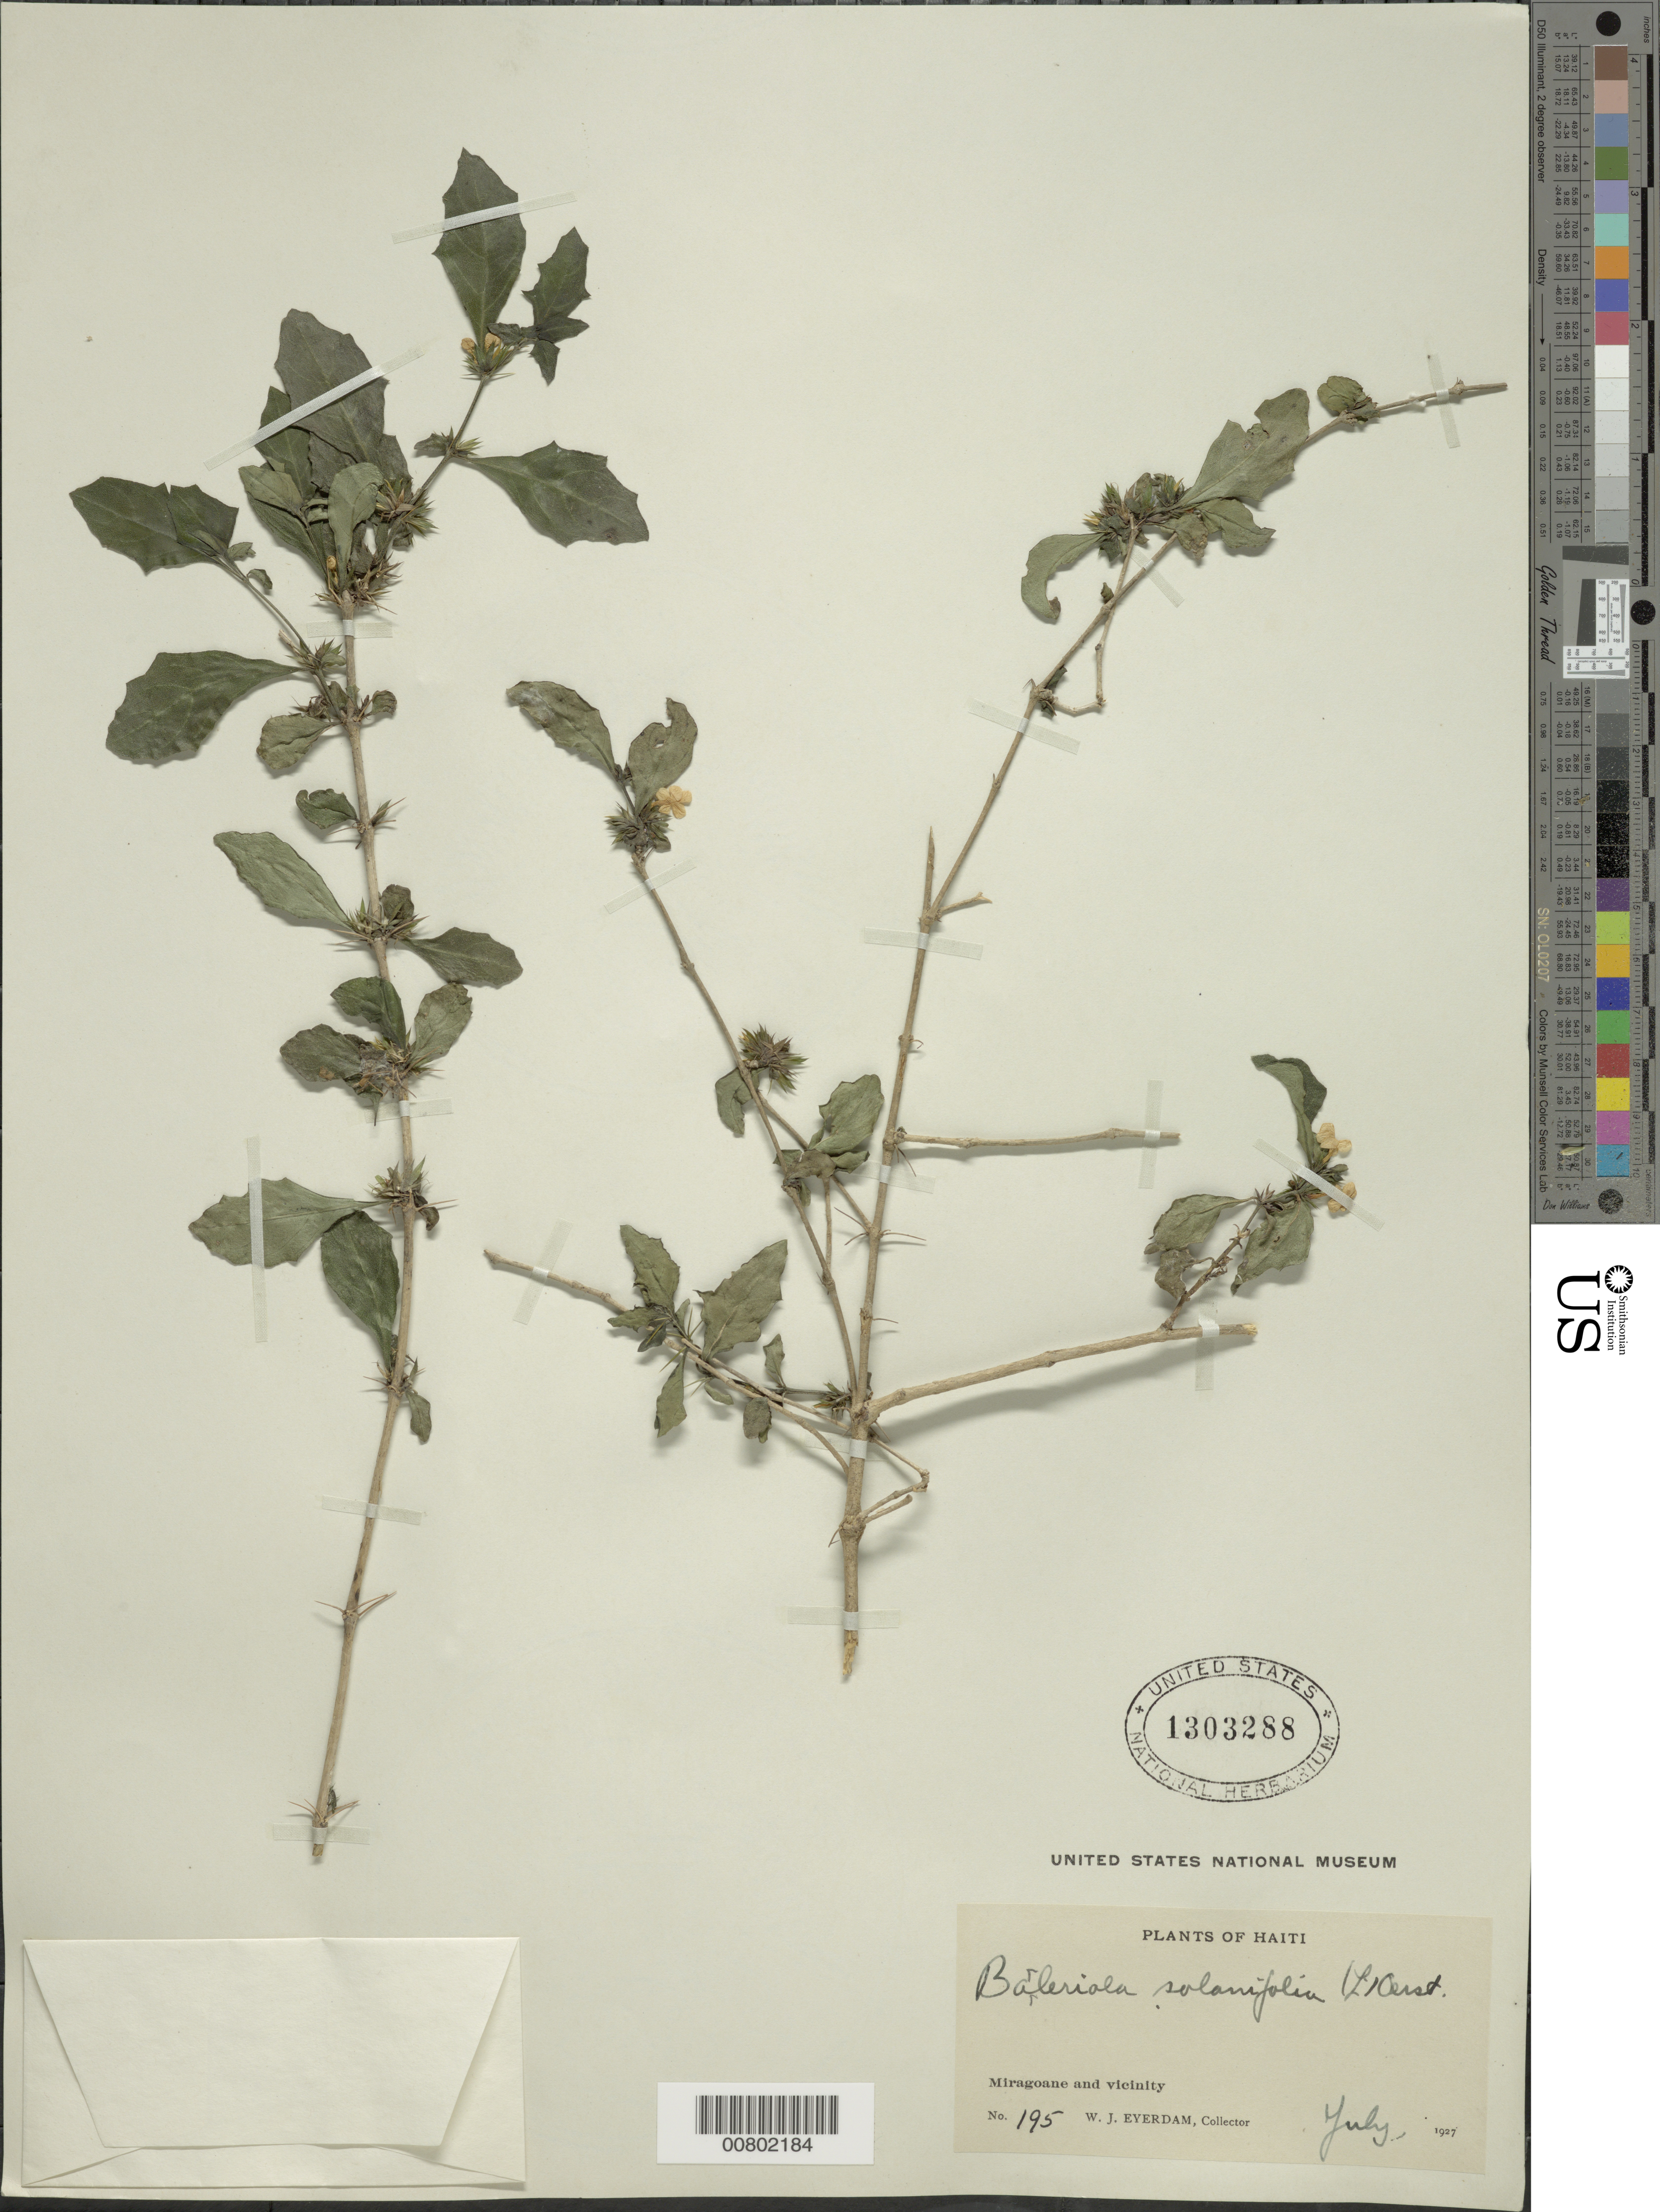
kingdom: Plantae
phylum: Tracheophyta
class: Magnoliopsida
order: Lamiales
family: Acanthaceae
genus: Barleriola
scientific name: Barleriola solanifolia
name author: (L.) Oerst. ex Lindau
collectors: W. J. Eyerdam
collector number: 195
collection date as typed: Jul 1927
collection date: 1927-07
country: Haiti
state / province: Grand'Anse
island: Hispaniola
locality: Miragoane and vicinity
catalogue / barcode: US 1303288